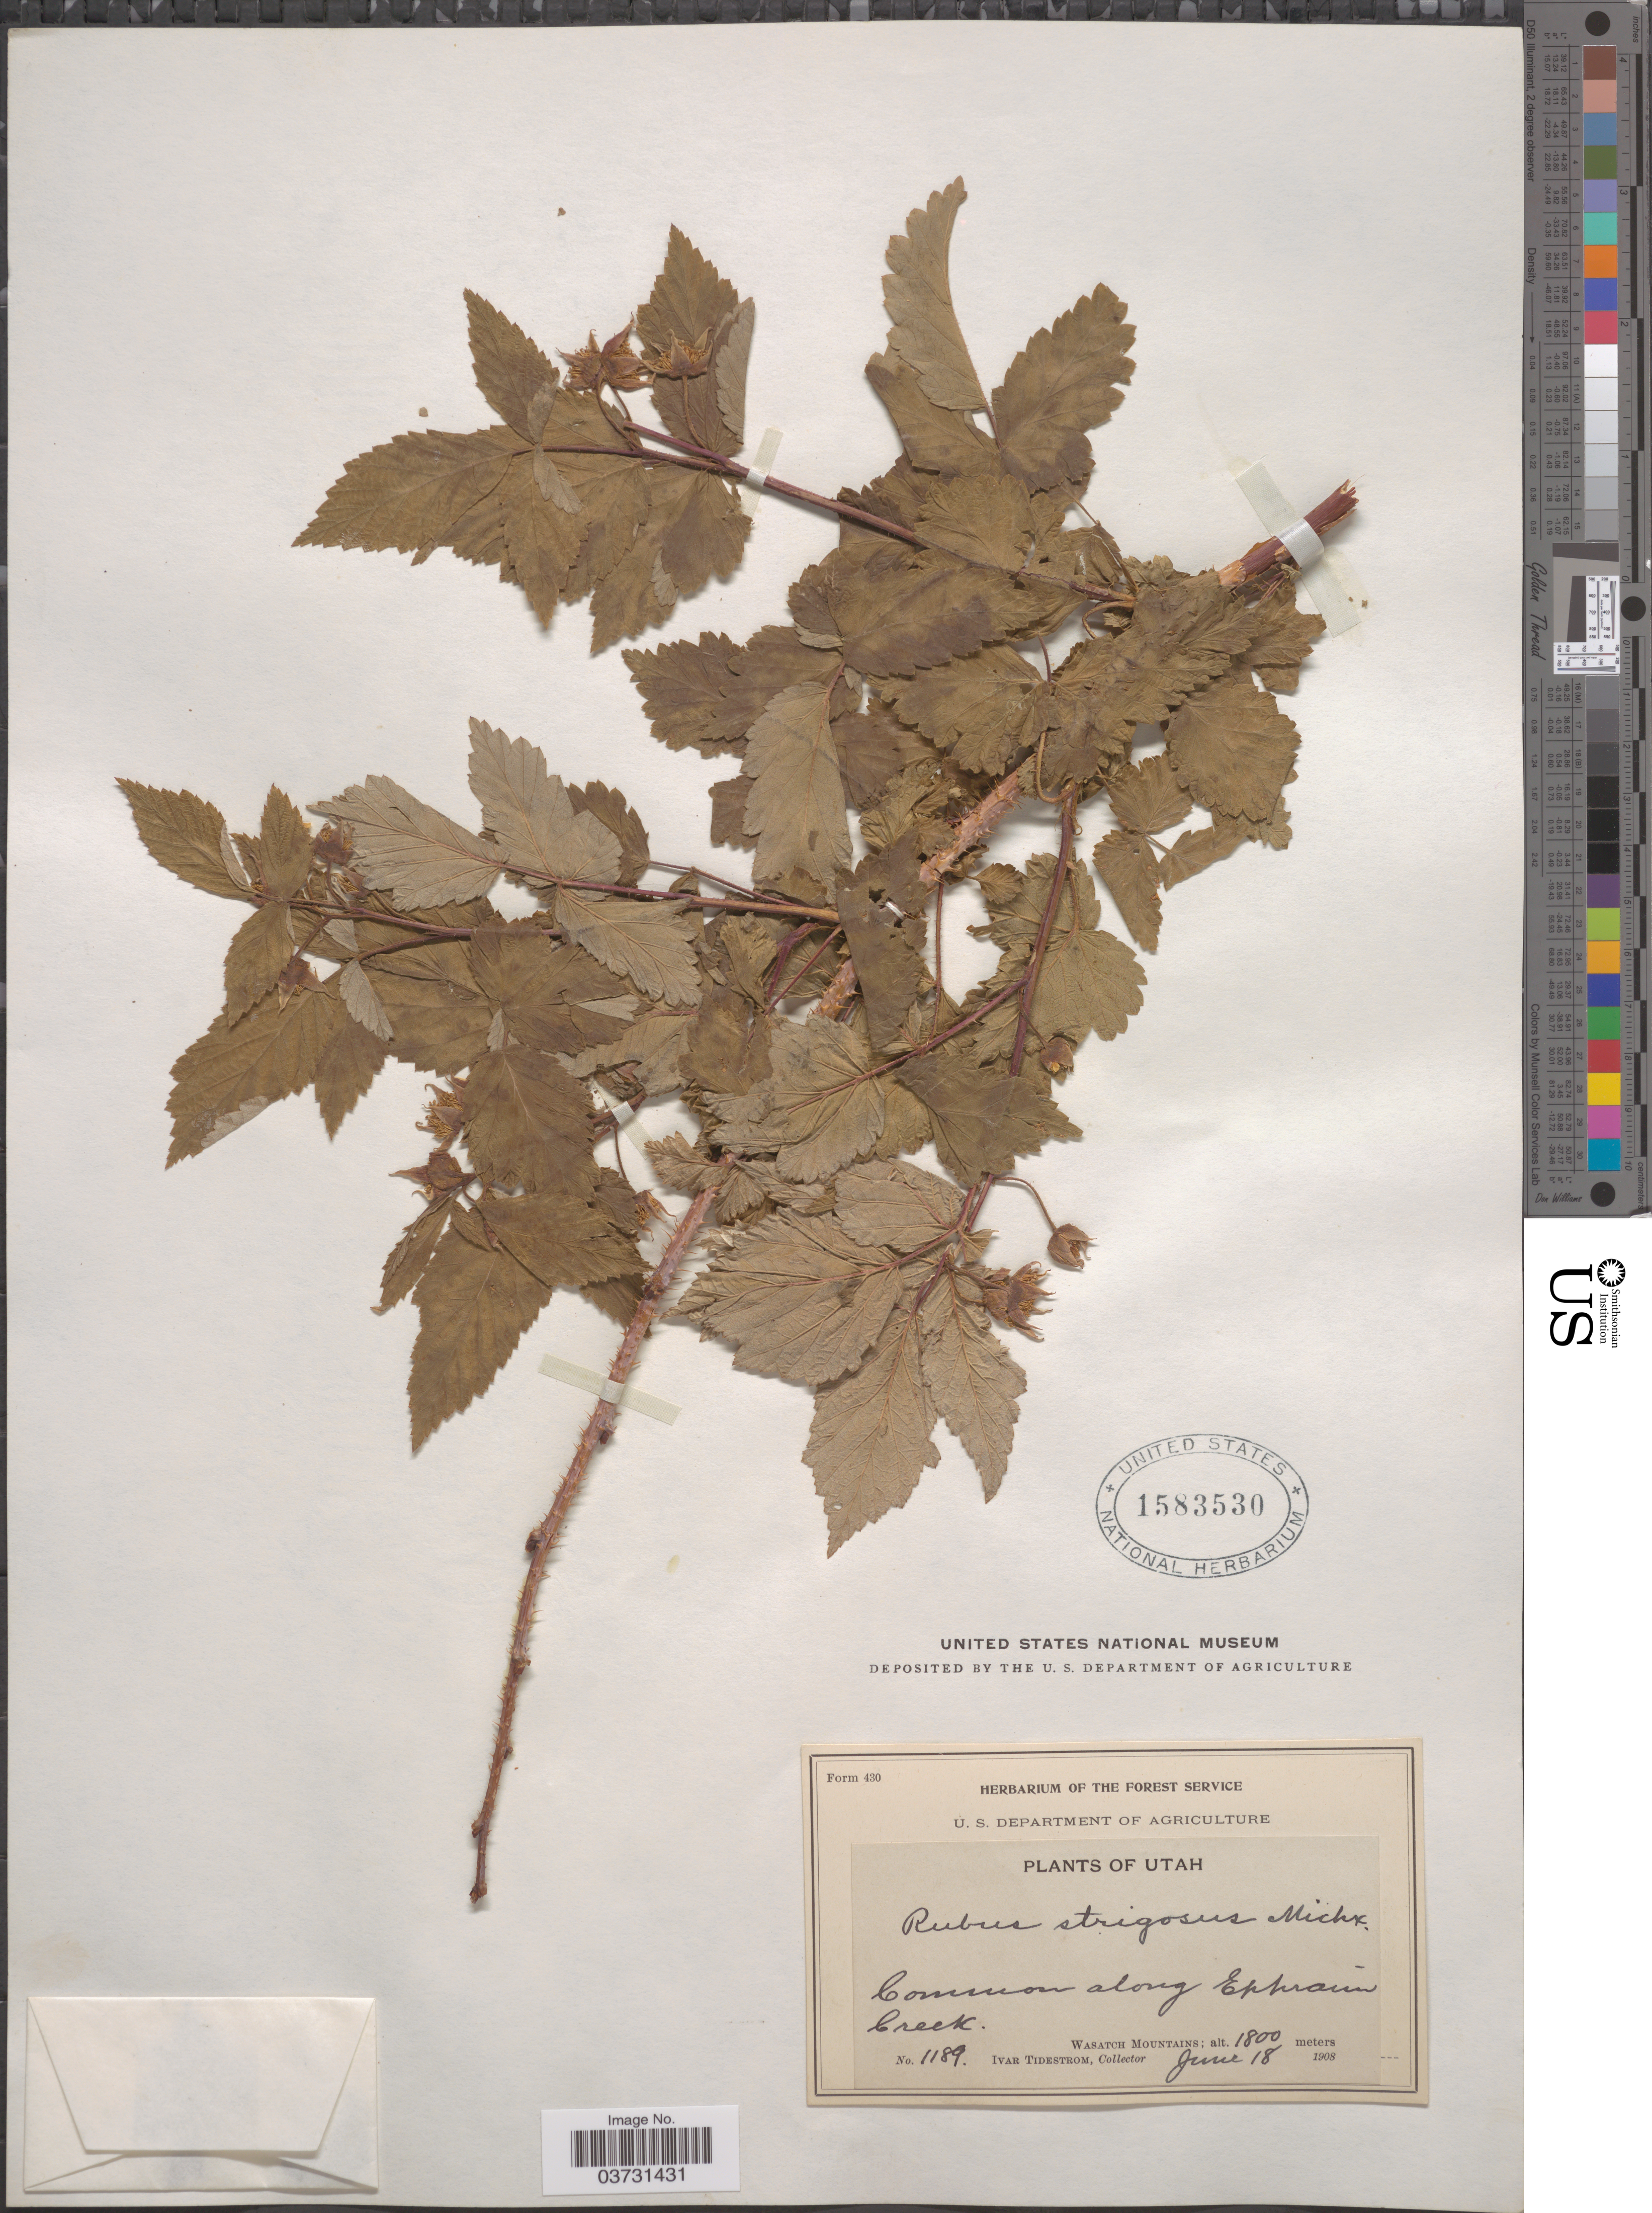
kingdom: Plantae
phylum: Tracheophyta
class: Magnoliopsida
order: Rosales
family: Rosaceae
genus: Rubus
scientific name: Rubus strigosus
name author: Michx.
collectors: I. F. Tidestrom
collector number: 1189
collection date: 1908-06-18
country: United States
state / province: Utah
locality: Common along Ephraim Creek. Wasatch Mountains.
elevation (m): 1800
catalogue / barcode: US 1583530